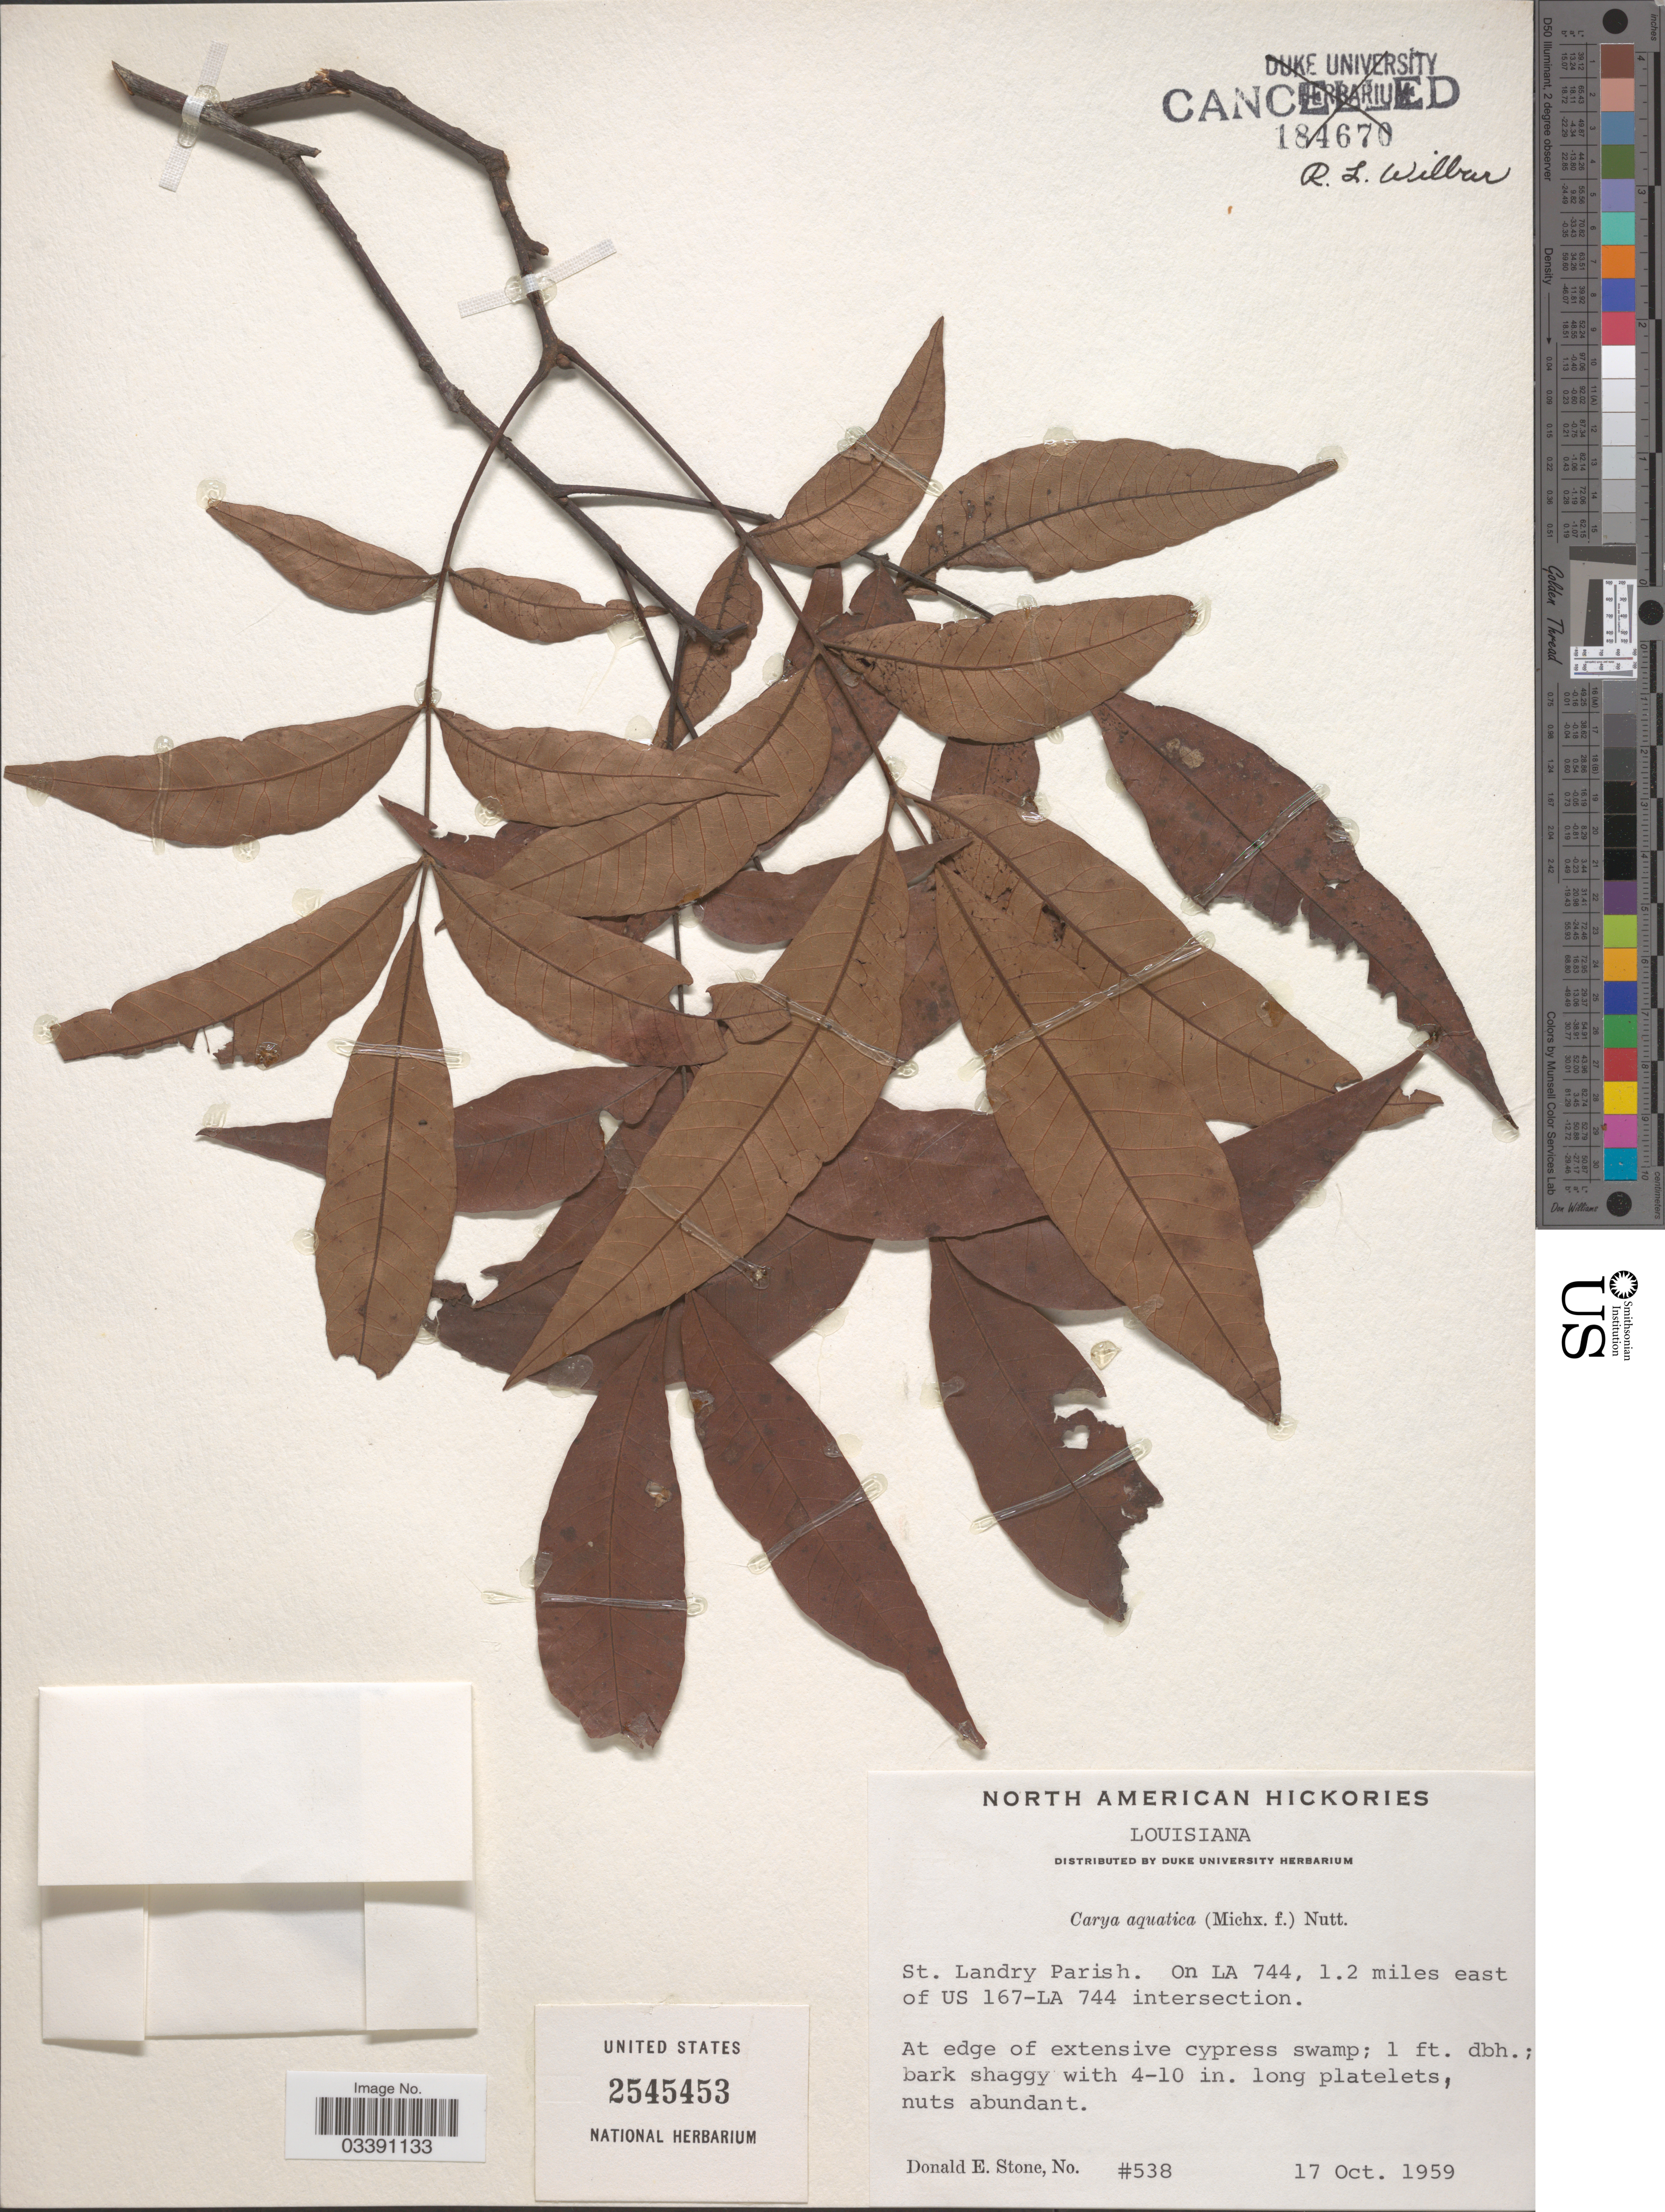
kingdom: Plantae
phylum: Tracheophyta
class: Magnoliopsida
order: Fagales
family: Juglandaceae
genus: Carya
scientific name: Carya aquatica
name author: (F. Michx.) Nutt.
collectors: D. Stone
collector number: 538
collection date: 1959-10-17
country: United States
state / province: Louisiana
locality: St. Landry Parish. On LA 744, 1.2 miles east of US 167-LA 744 intersection.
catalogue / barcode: US 2545453